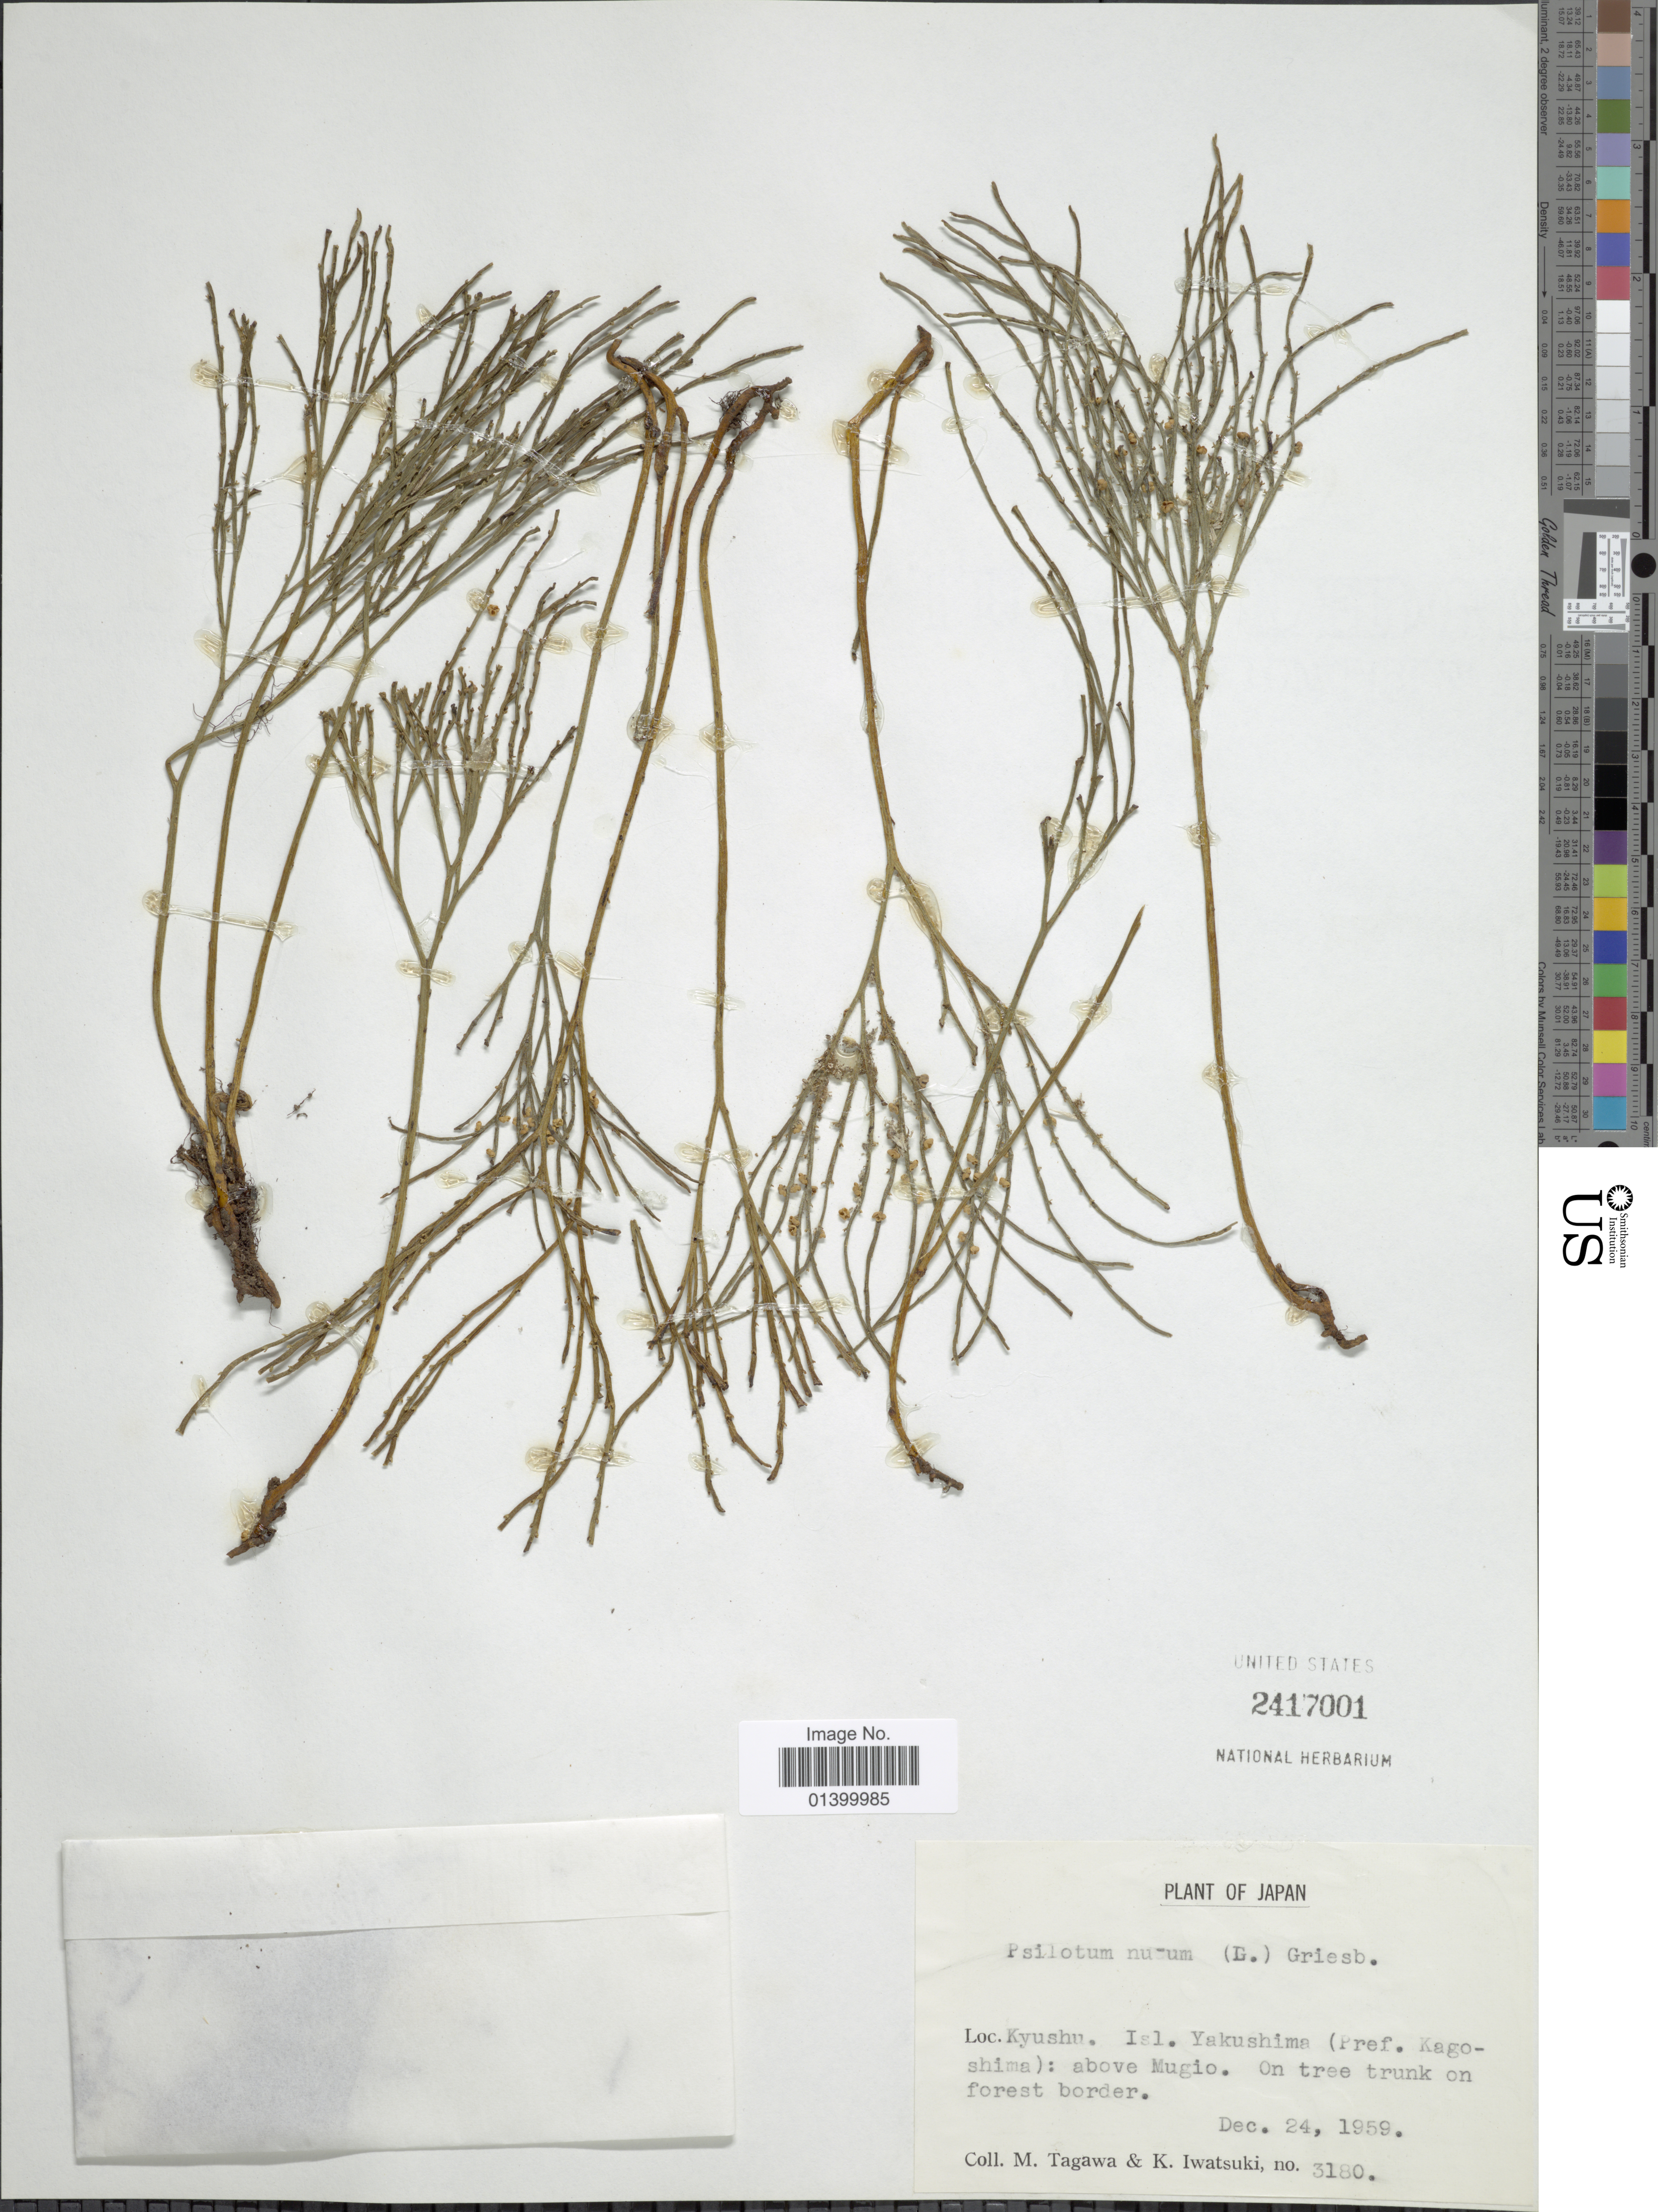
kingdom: Plantae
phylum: Tracheophyta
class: Polypodiopsida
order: Psilotales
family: Psilotaceae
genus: Psilotum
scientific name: Psilotum nudum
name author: (L.) P. Beauv.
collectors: M. Tagawa & K. Iwatsuki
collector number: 3180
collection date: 1959-12-24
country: Japan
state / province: Kagosima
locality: Kyushu. Isl. Yakushima (Pref. Kago-shima): above Mugio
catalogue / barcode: US 2417001